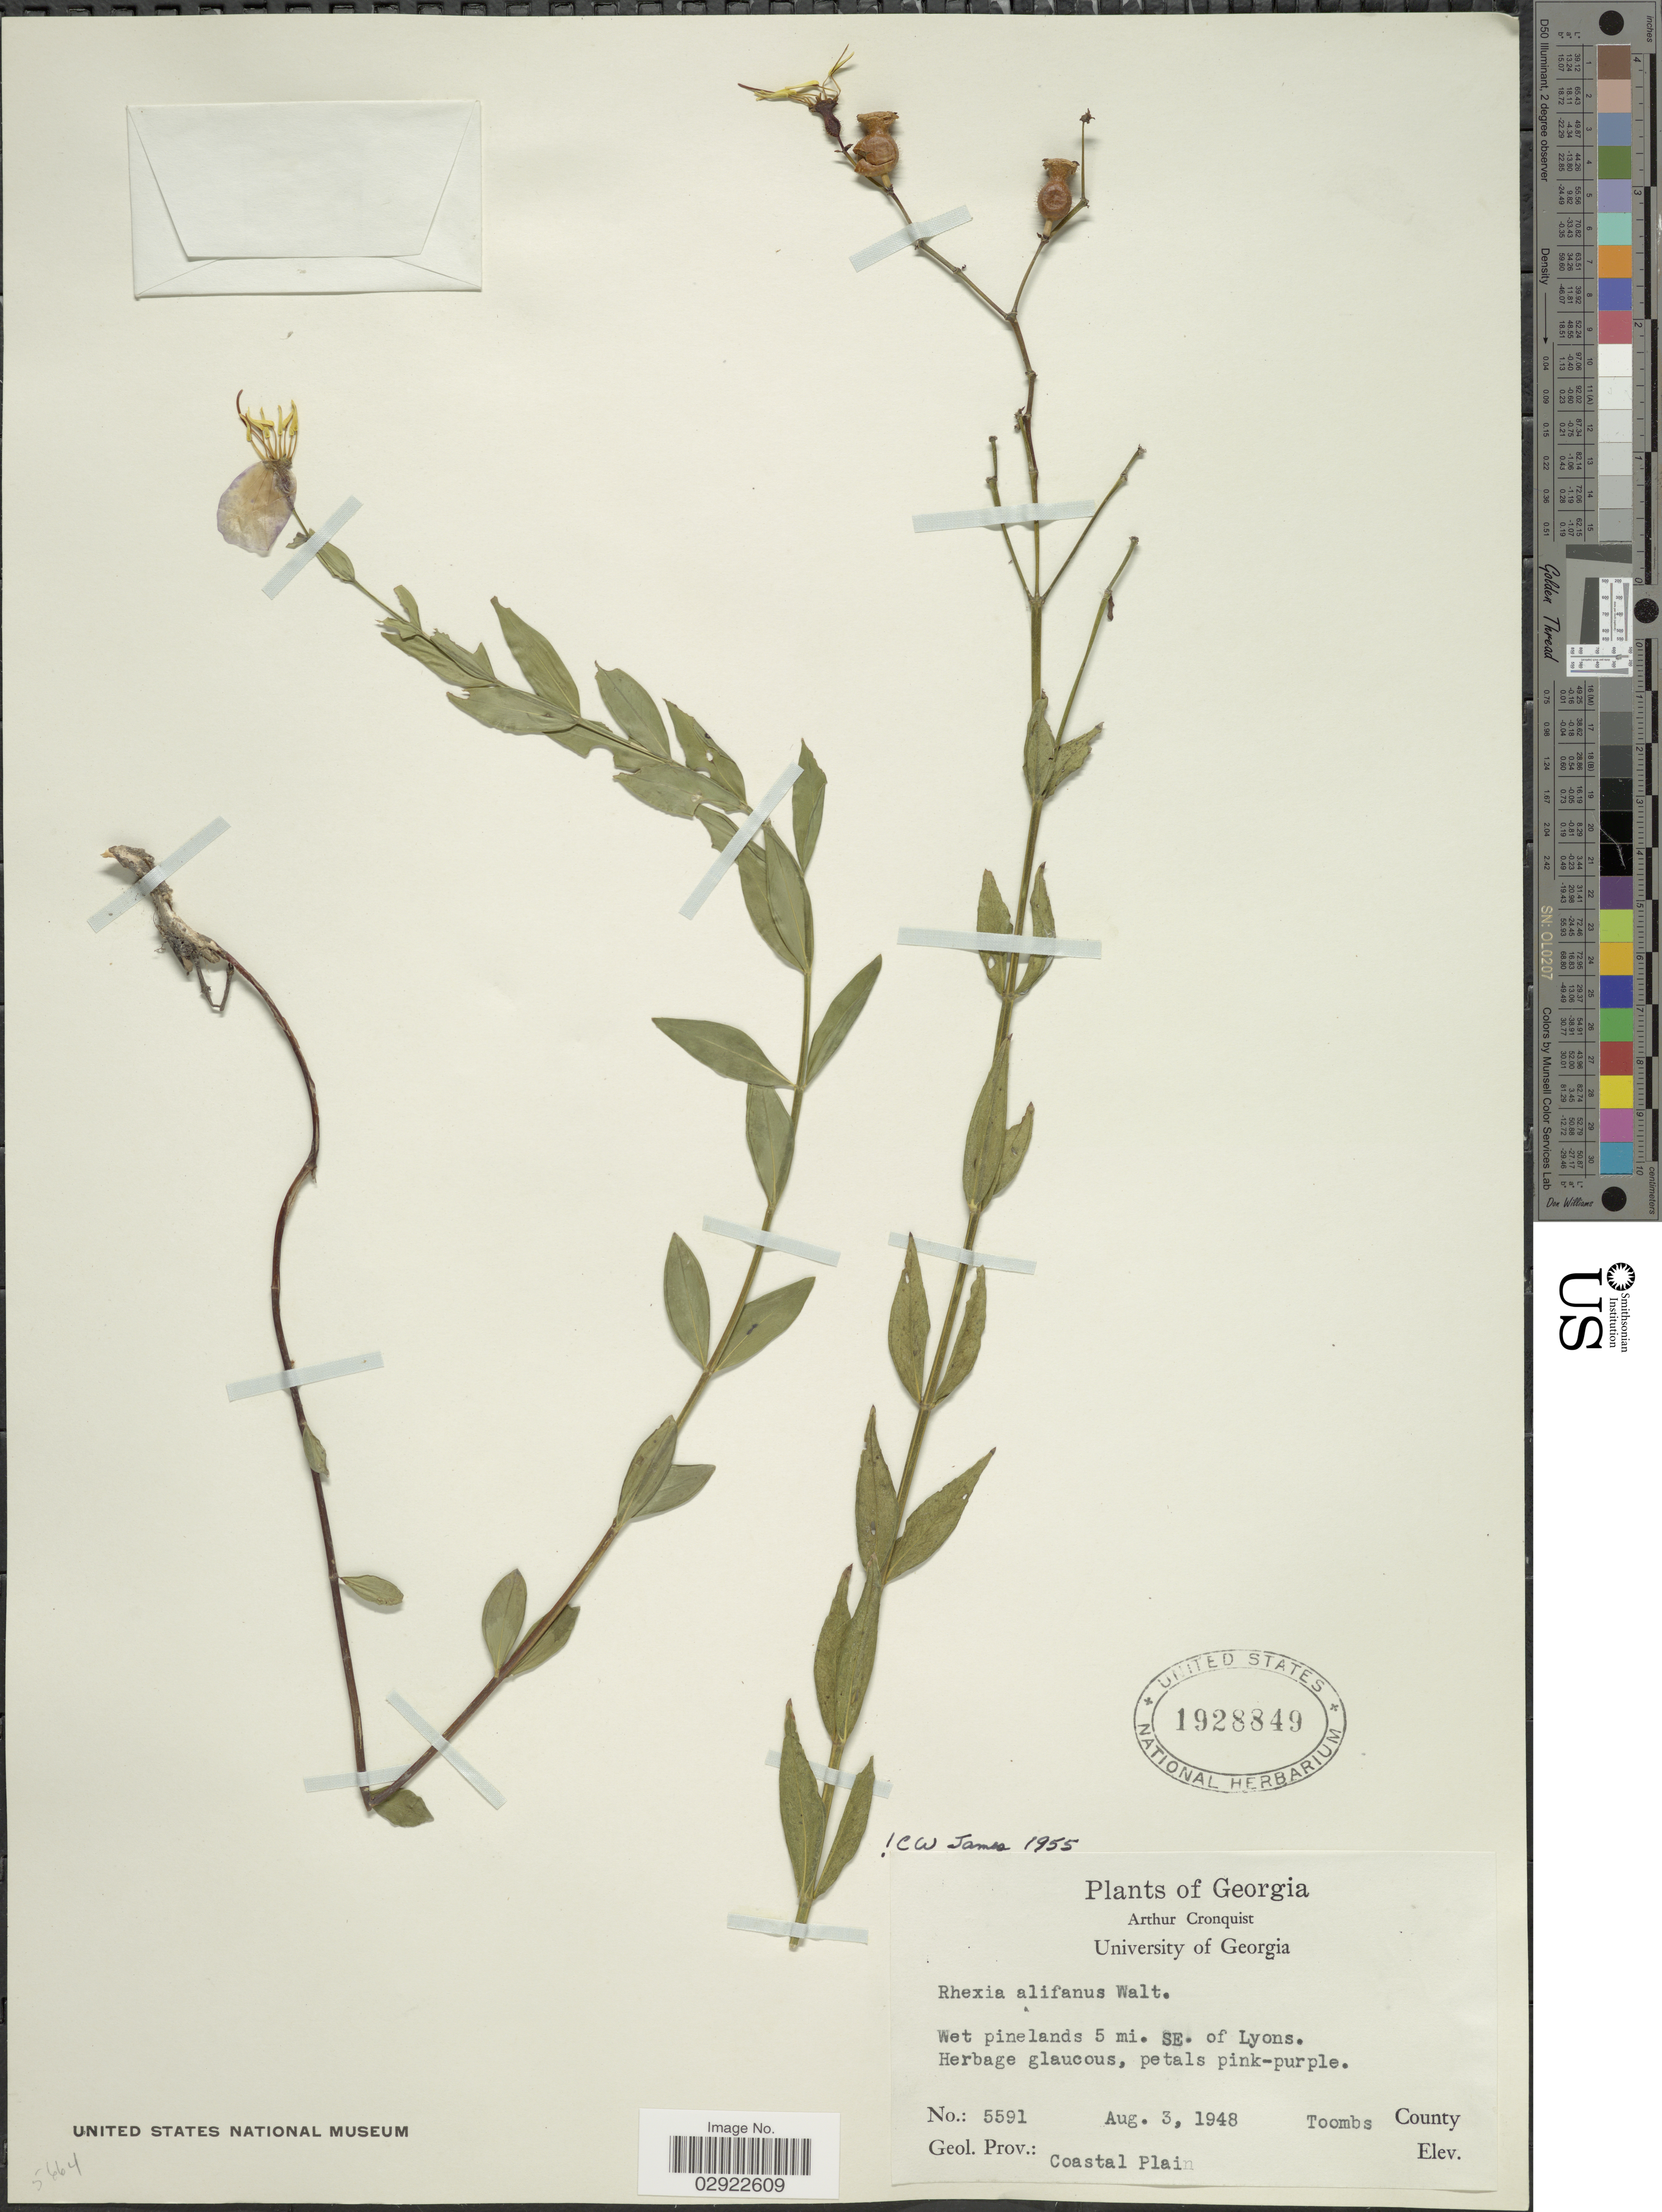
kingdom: Plantae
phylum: Tracheophyta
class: Magnoliopsida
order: Myrtales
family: Melastomataceae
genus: Rhexia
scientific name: Rhexia alifanus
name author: Walter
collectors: A. J. Cronquist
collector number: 5591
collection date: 1948-08-03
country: United States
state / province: Georgia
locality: Wet pinelands 5 mi. SE. of Lyons. Toombs County.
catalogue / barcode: US 1928849